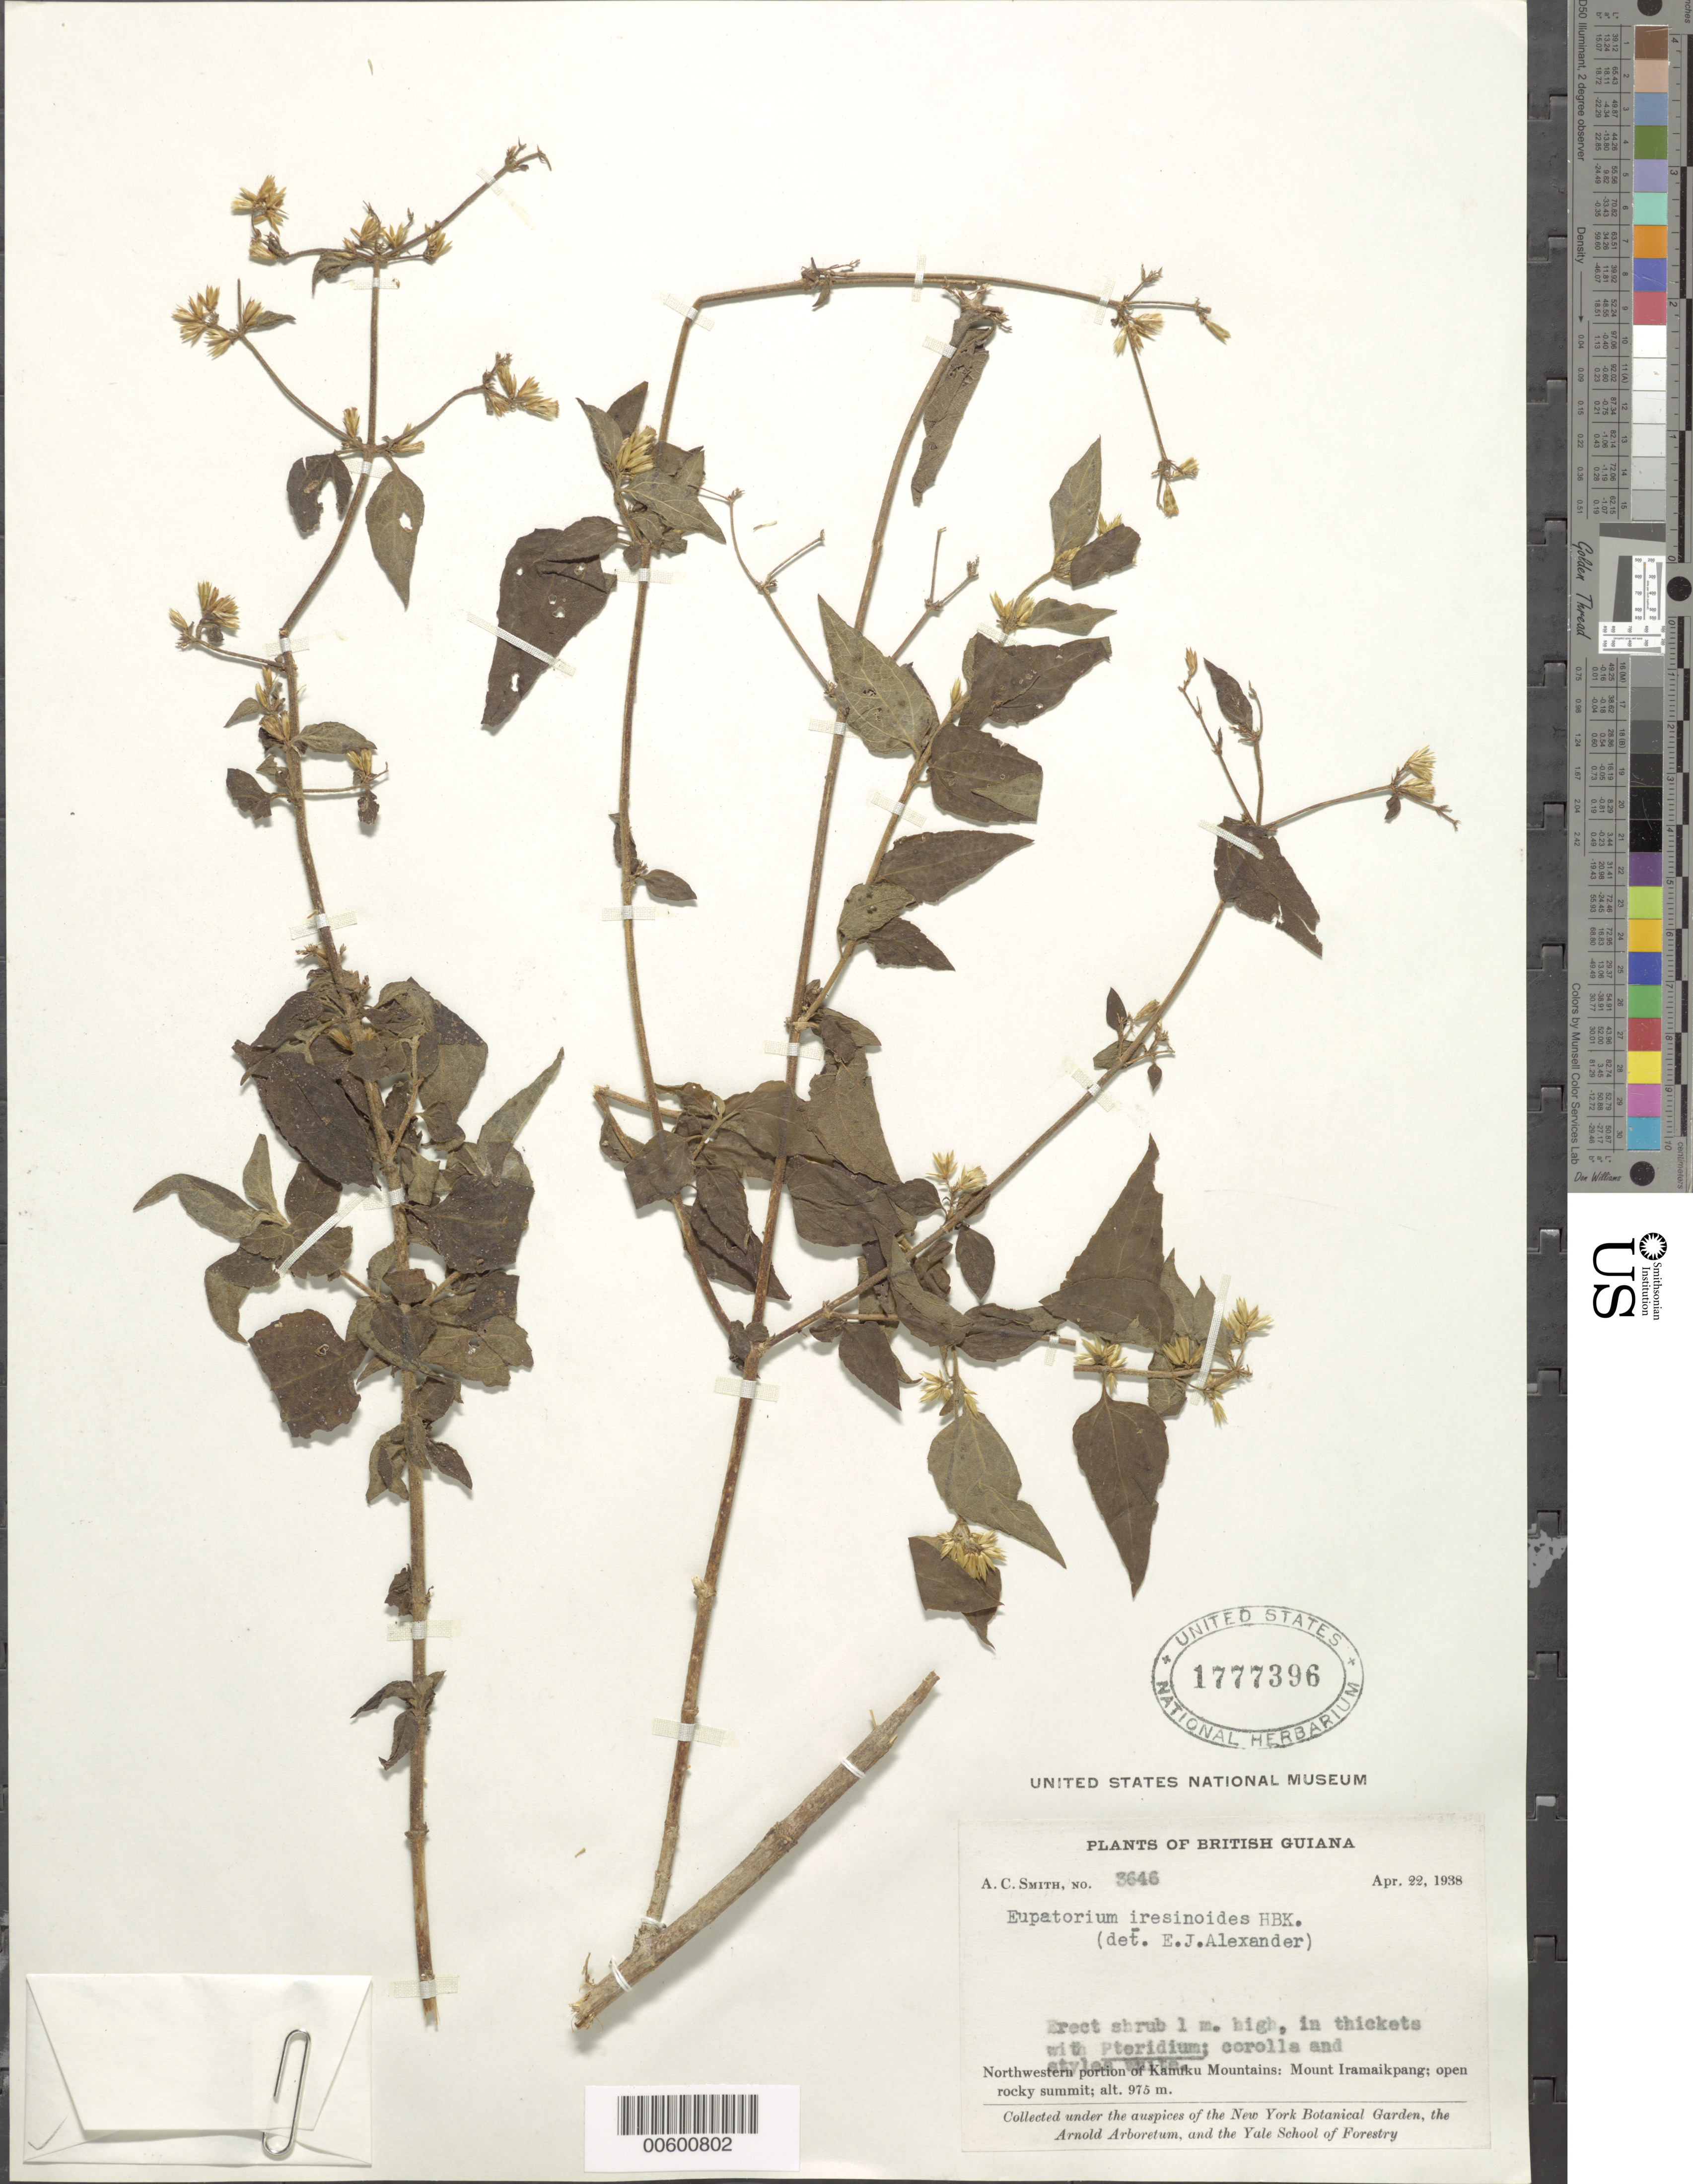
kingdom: Plantae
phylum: Tracheophyta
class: Magnoliopsida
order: Asterales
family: Asteraceae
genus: Condylidium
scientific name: Condylidium iresinoides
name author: (Kunth) R.M. King & H. Rob.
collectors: A. C. Smith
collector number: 3646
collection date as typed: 22-Apr-38 to 23-Apr-38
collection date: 1938-04-22/1938-04-23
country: Guyana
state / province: U. Takutu-U. Essequibo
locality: Kanuku Mts., NW portion; Mount Iramaikpang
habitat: Open rocky summit. In thickets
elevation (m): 975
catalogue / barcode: US 1777396